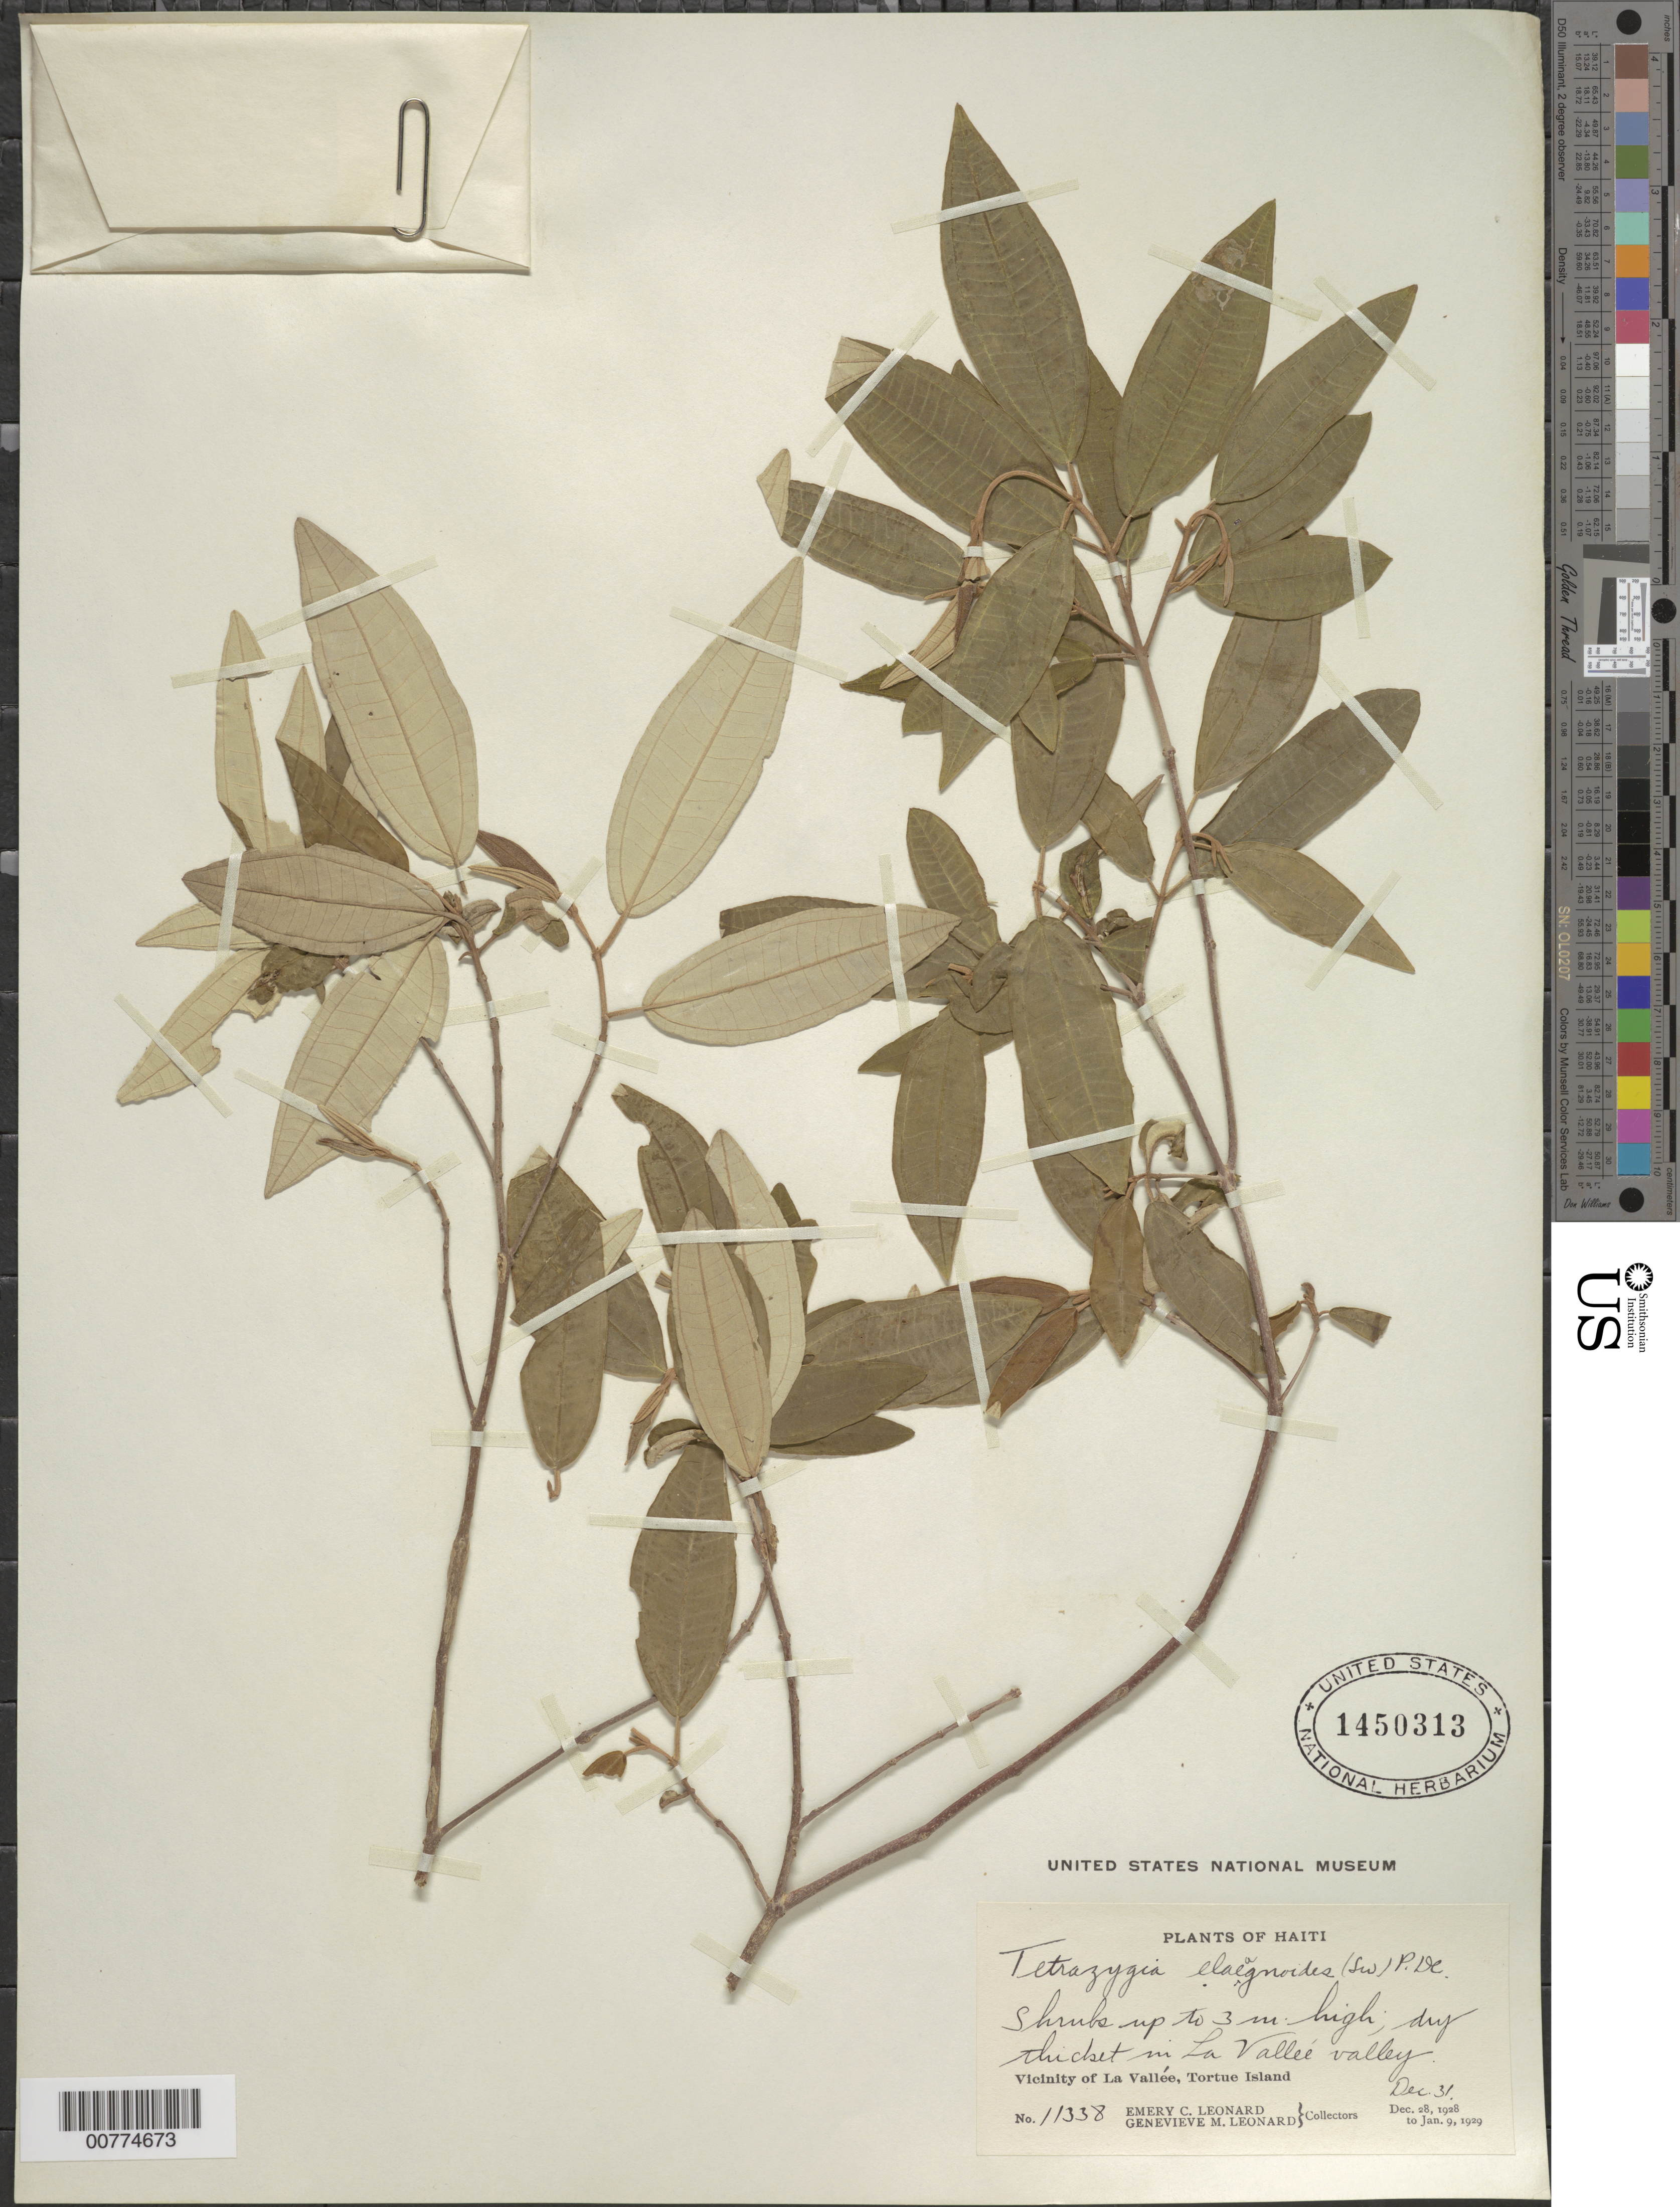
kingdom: Plantae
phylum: Tracheophyta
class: Magnoliopsida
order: Myrtales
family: Melastomataceae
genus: Miconia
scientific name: Miconia elaeagnoides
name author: (Sw.) Griseb.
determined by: Judd, Walter S.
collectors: E. C. Leonard & G. M. Leonard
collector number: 11338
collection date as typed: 31 Dec 1928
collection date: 1928-12-31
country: Haiti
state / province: Nord-Óuest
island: Île de la Tortue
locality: Tortue Island, vicinity of La Vallée, in La Vallée valley.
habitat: Dry thicket.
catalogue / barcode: US 1450313